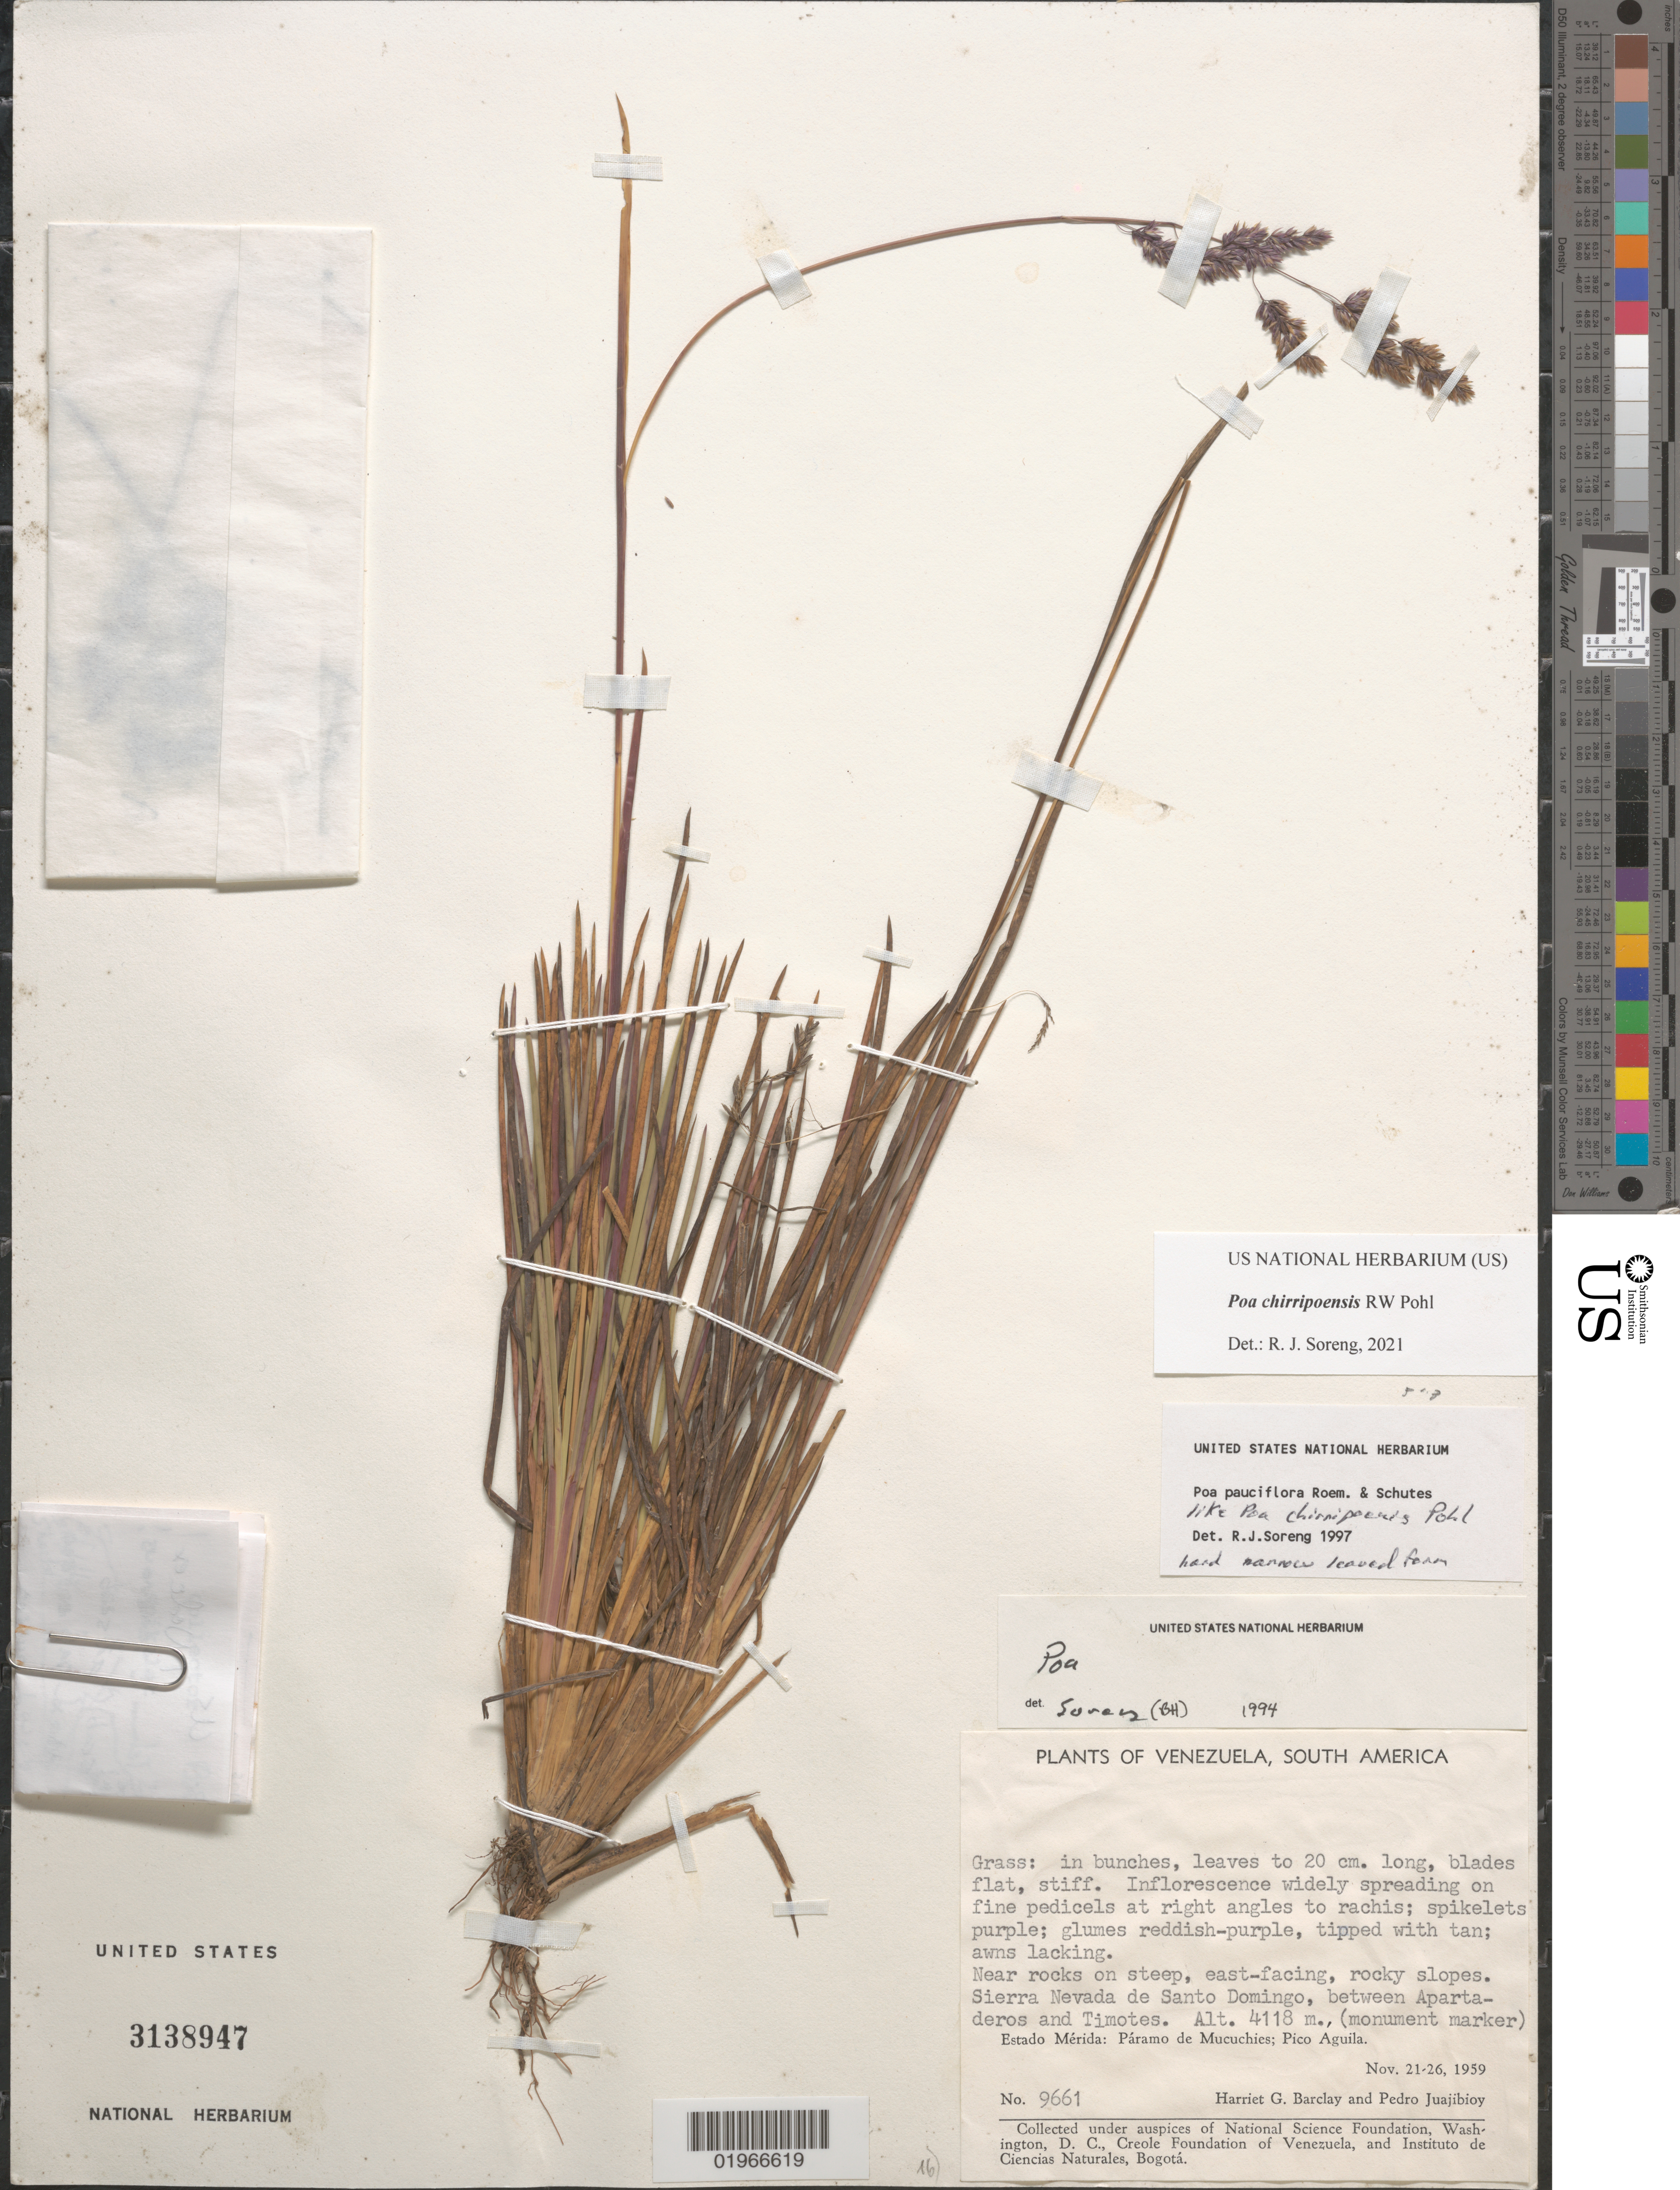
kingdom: Plantae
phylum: Tracheophyta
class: Liliopsida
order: Poales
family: Poaceae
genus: Poa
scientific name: Poa chirripoensis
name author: R.W. Pohl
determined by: Soreng, Robert J., Research Associate (BOT), Smithsonian Institution - National Museum of Natural History (UNITED STATES)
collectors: H. G. Barclay & P. Juajibioy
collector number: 9661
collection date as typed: Nov. 21-26, 1959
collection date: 1959-11-21/1959-11-26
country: Venezuela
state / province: Mérida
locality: Near rocks on steep, east-facing, rocky slopes. Sierra Nevada de Santo Domingo, between Apartaderos and Timotes.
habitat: Near rocks on steep, Sierra Nevada.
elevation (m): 4118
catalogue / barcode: US 3138947